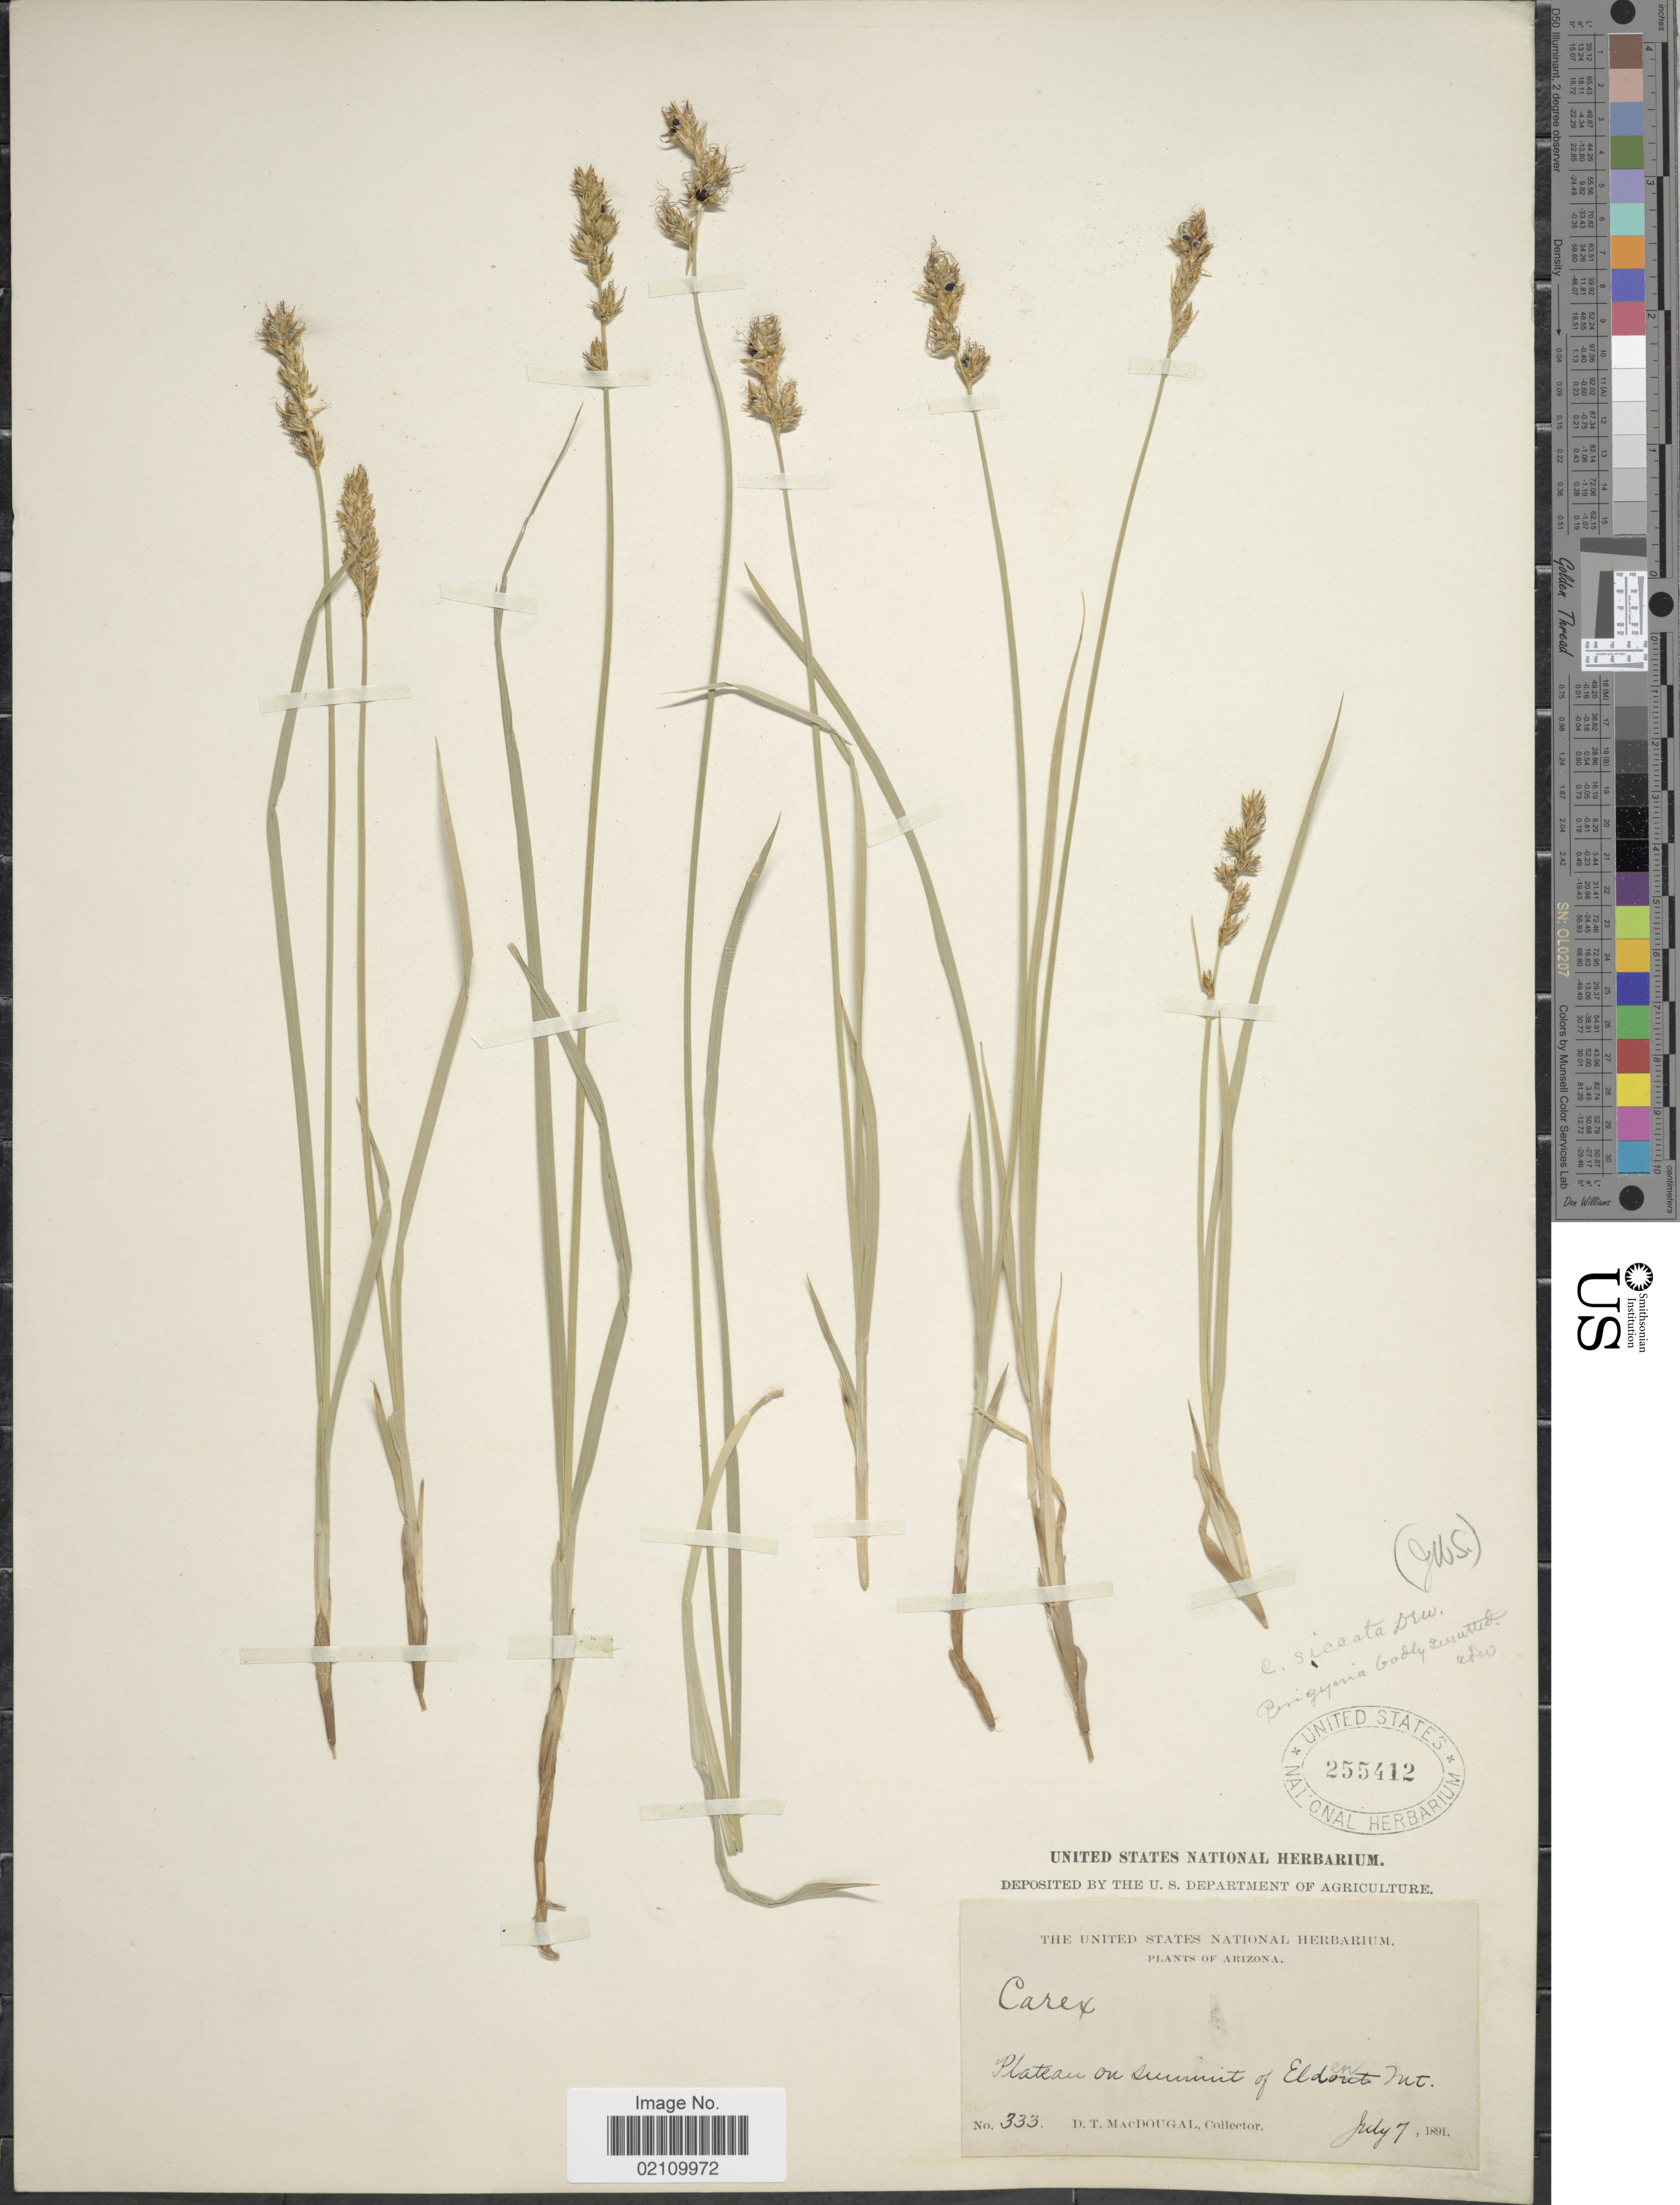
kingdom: Plantae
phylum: Tracheophyta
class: Liliopsida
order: Poales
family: Cyperaceae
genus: Carex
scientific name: Carex siccata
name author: Dewey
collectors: D. T. MacDougal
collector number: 333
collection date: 1891-07-07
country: United States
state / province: Arizona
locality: Plateau on summit of Elden Mt.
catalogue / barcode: US 255412